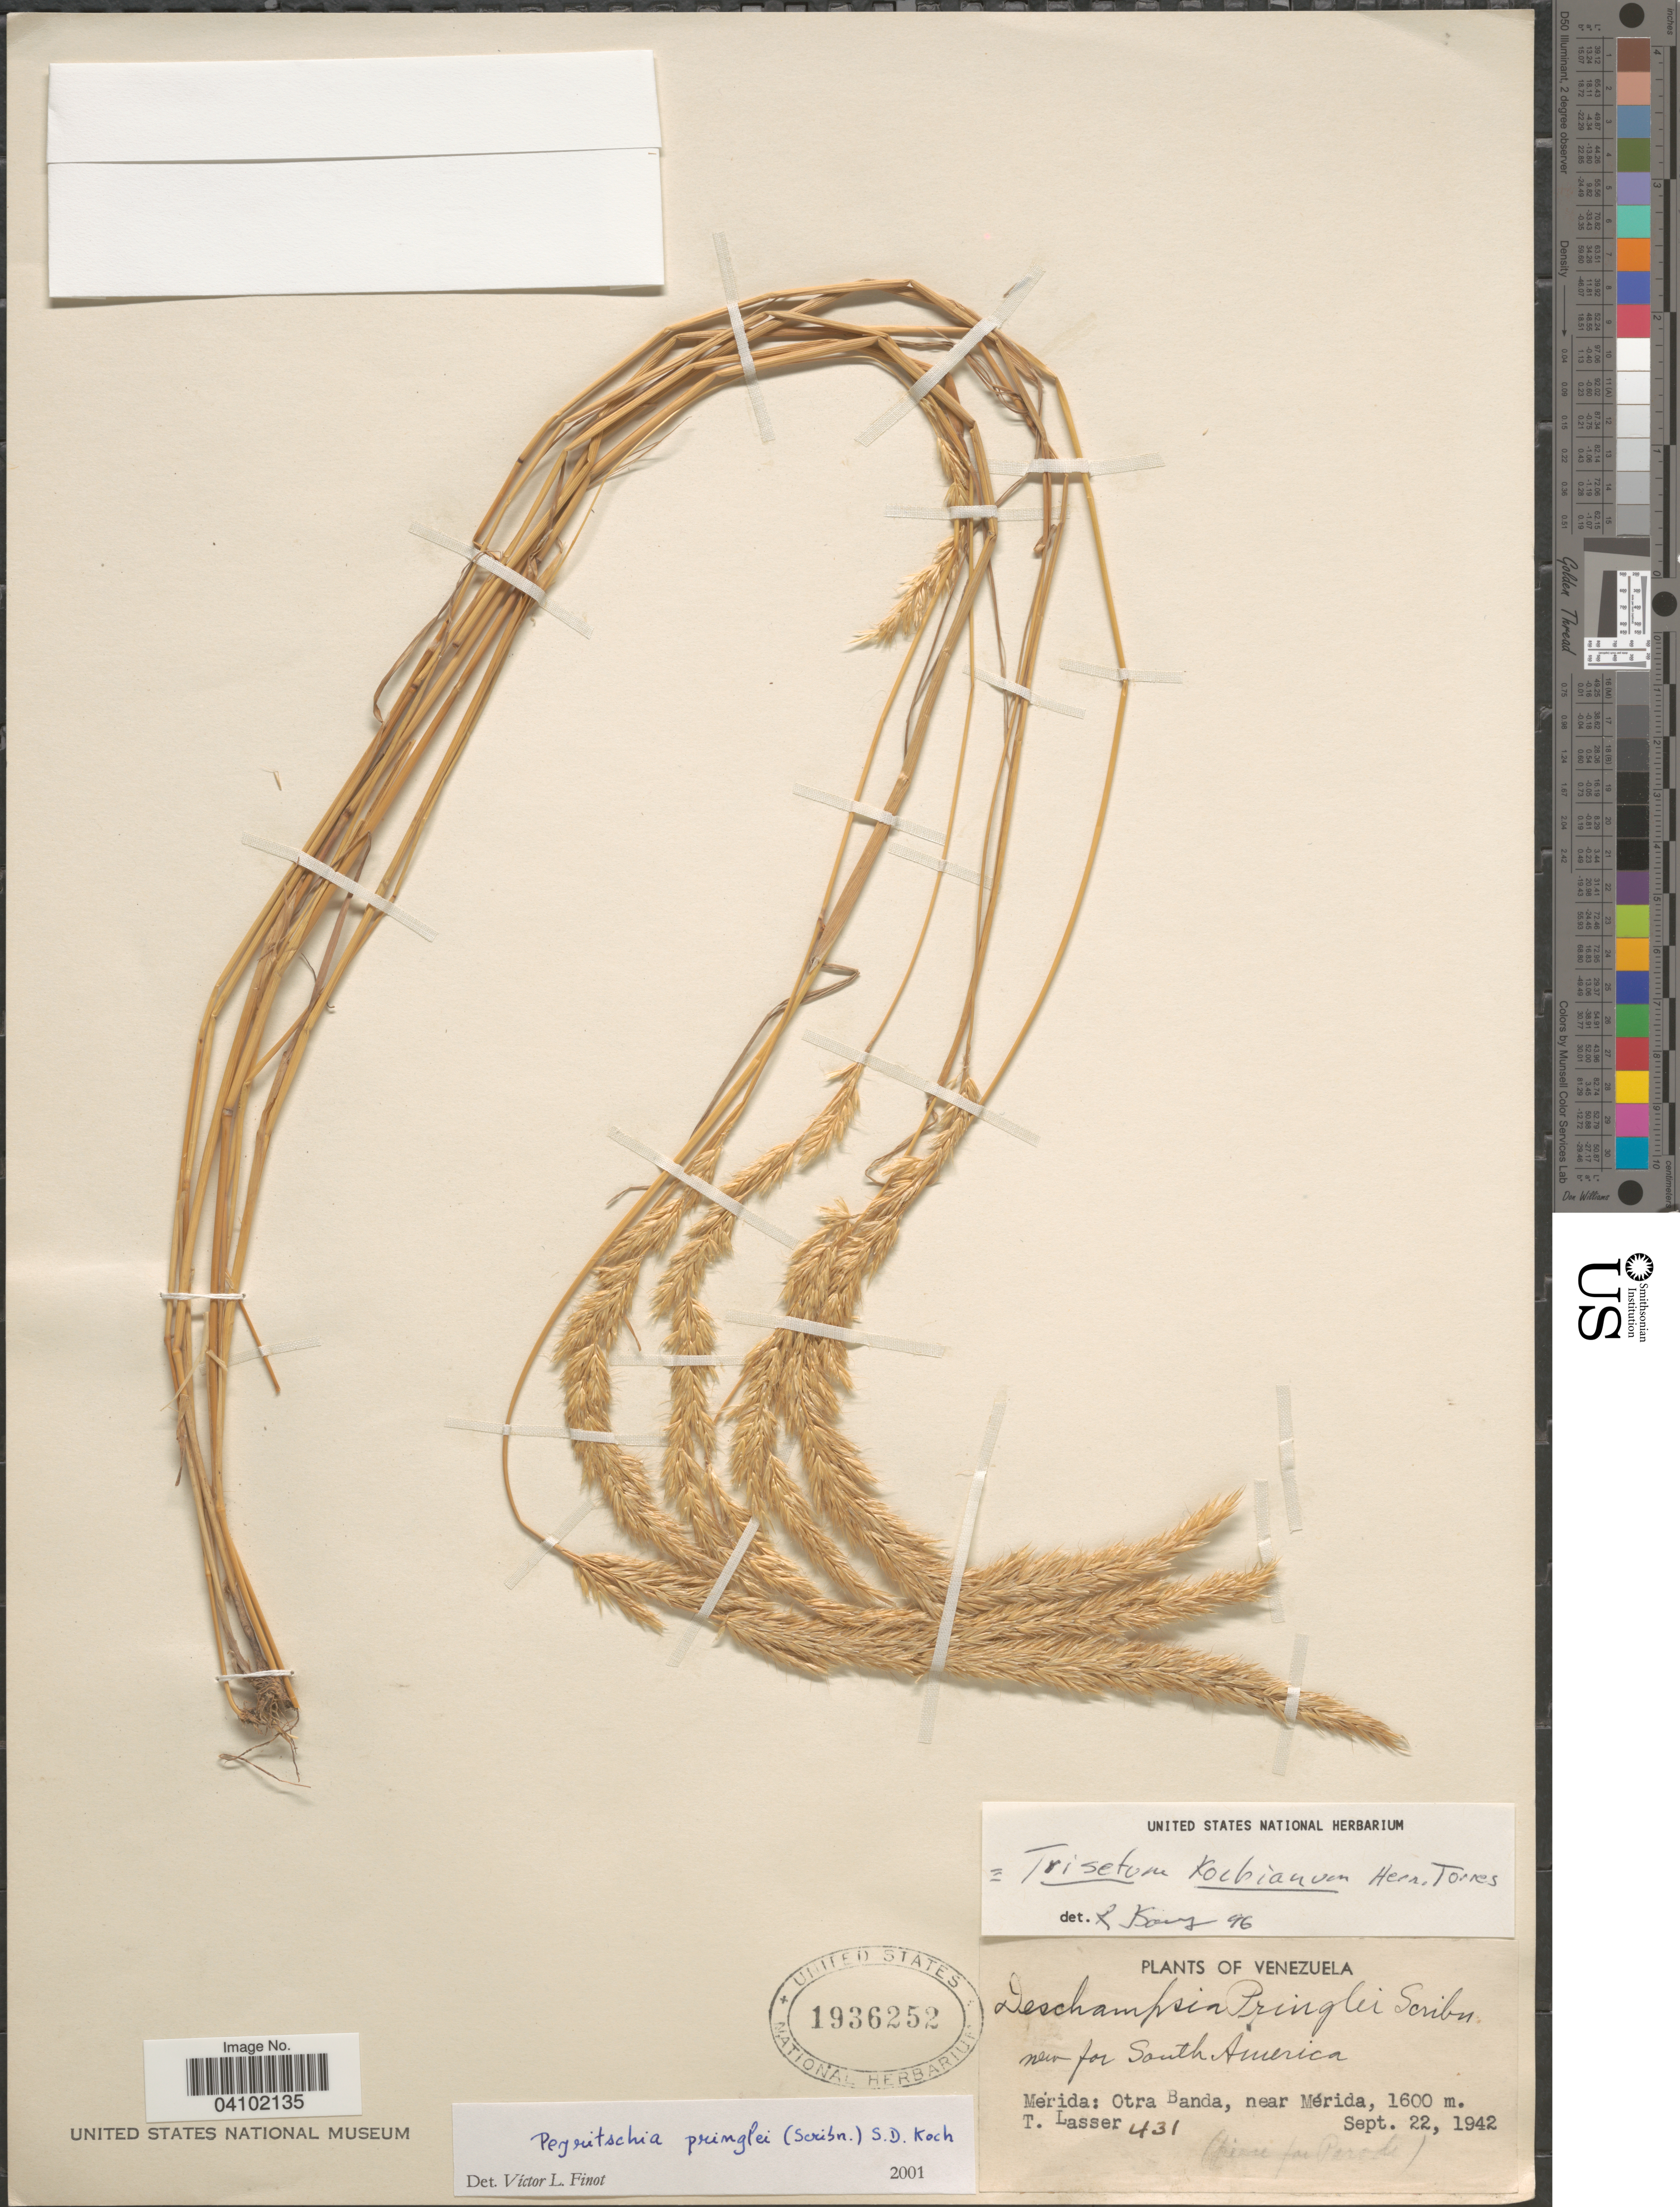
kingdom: Plantae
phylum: Tracheophyta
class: Liliopsida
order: Poales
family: Poaceae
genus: Peyritschia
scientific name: Peyritschia pringlei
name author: (Scribn.) S.D. Koch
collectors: T. Lasser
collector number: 431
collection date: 1942-09-22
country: Venezuela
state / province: Merida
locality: Otra Banda, near Mérida.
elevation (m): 1600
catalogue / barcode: US 1936252